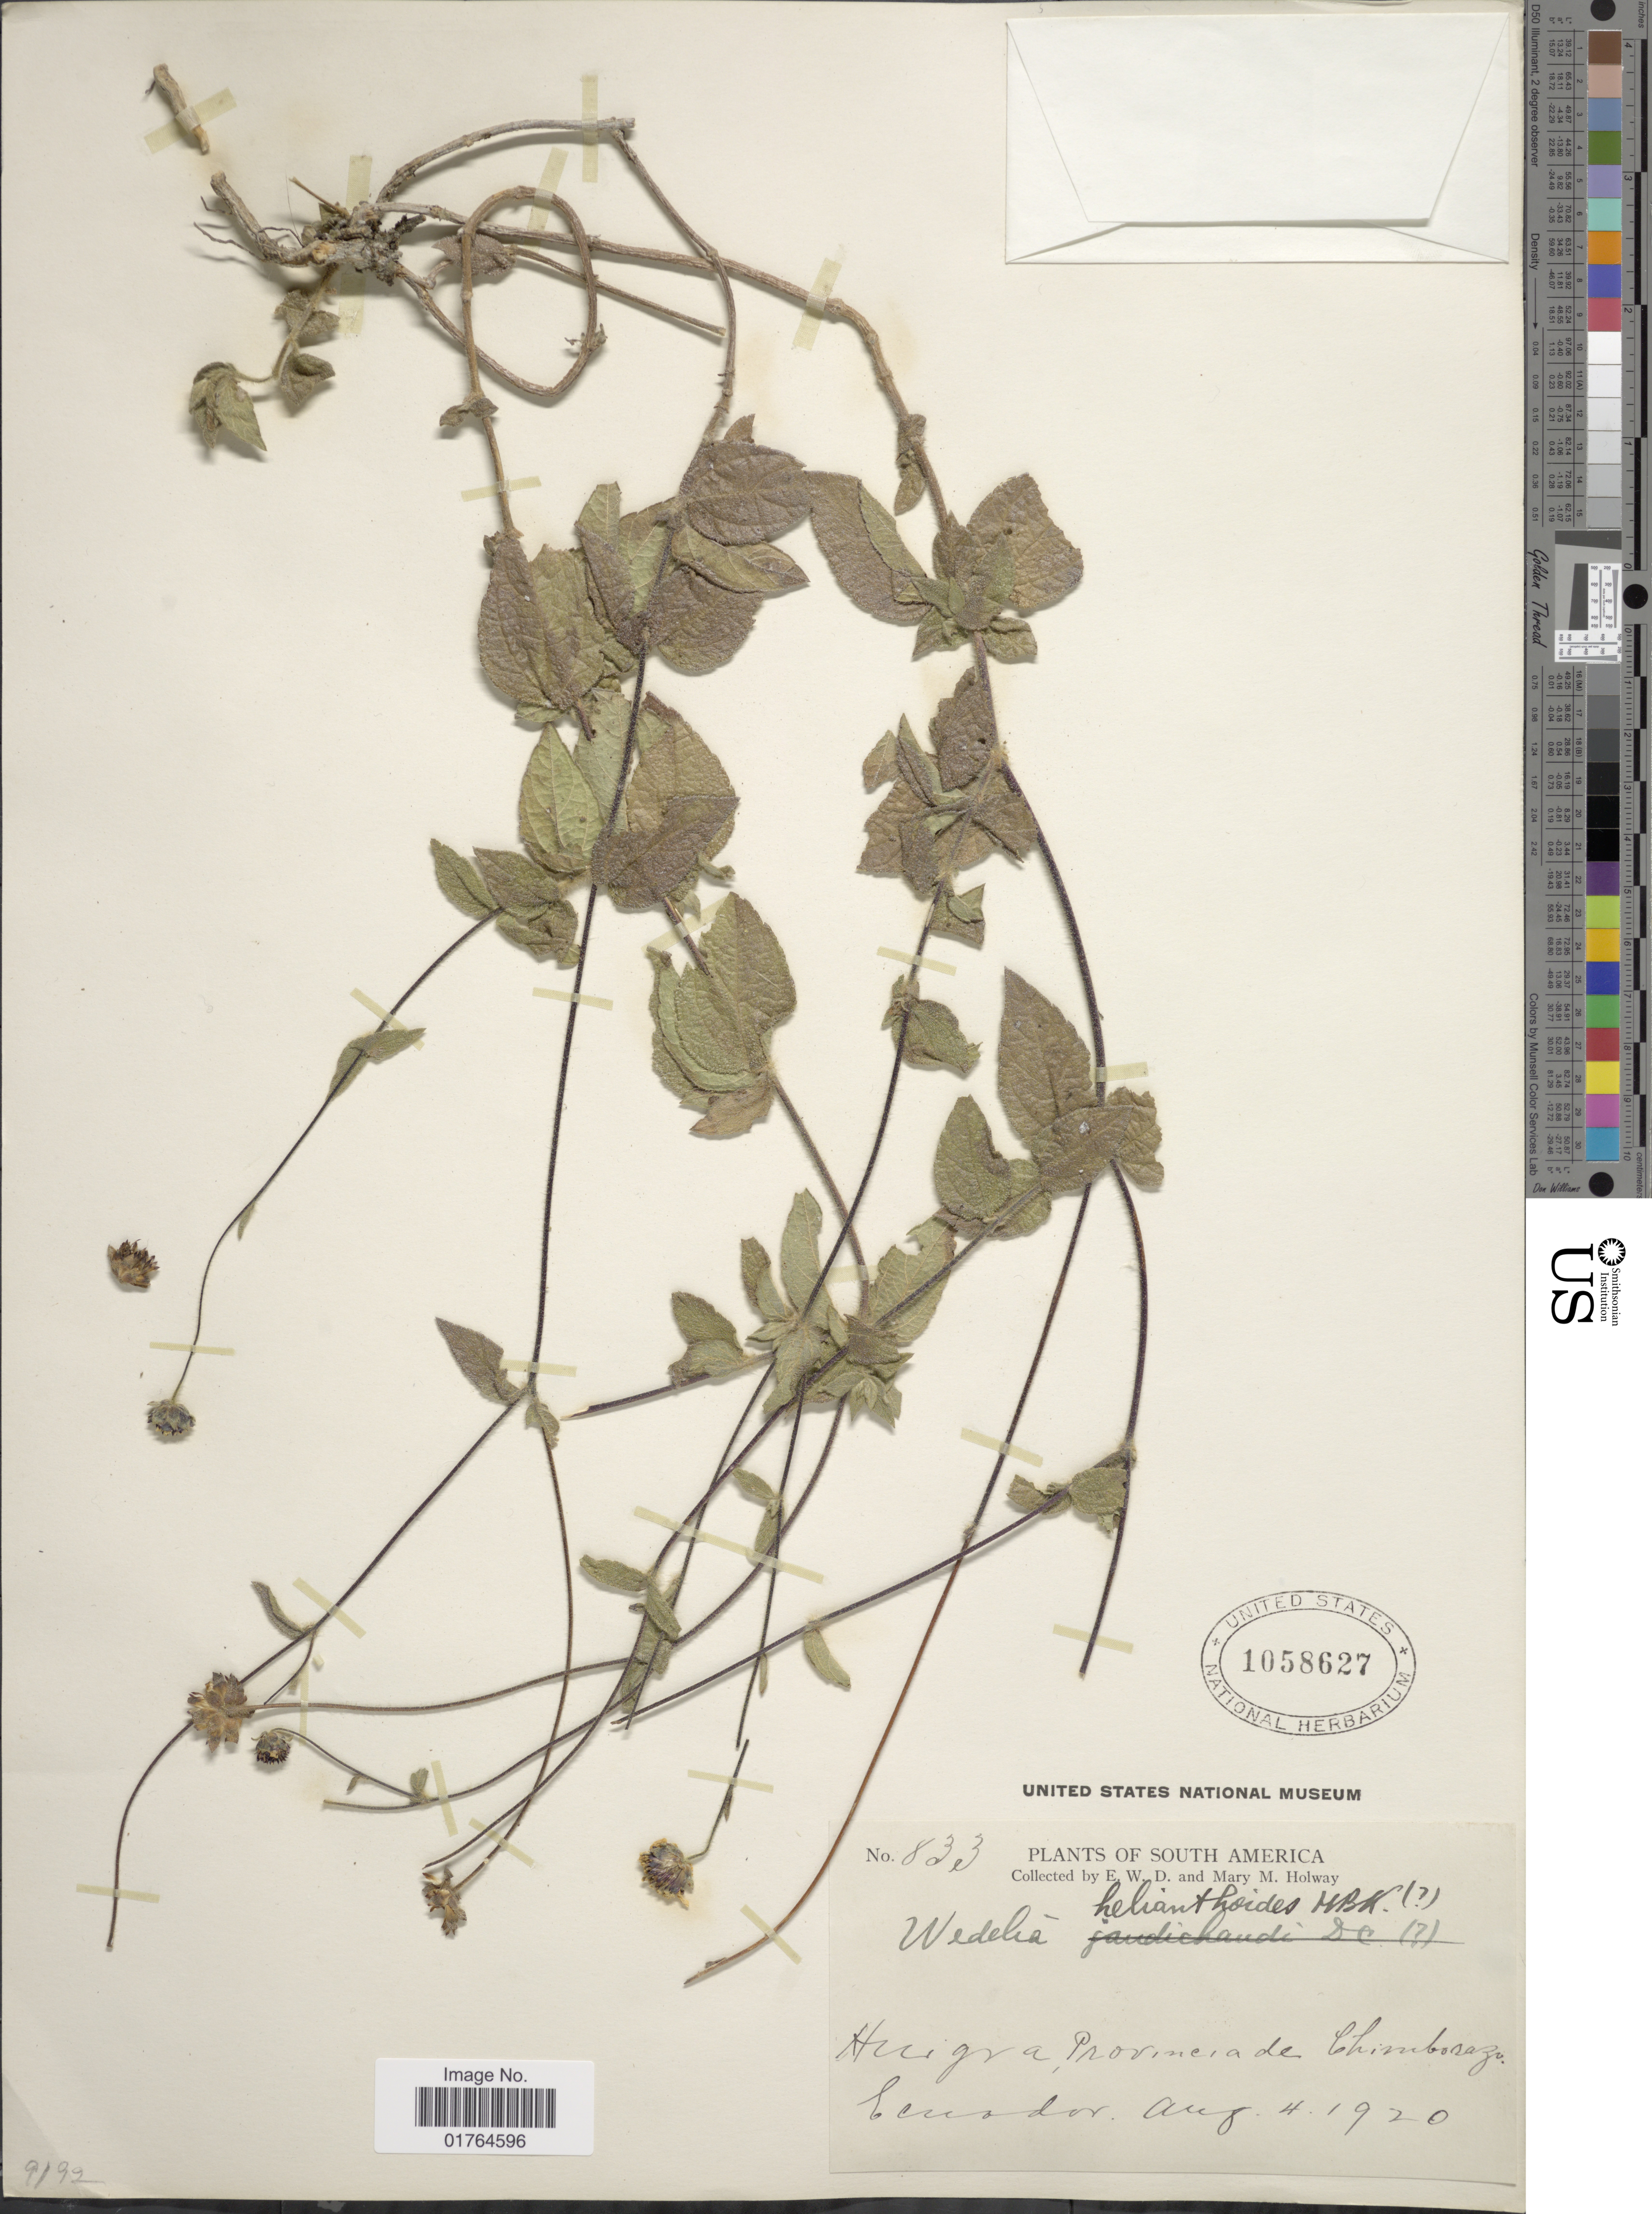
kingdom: Plantae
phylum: Tracheophyta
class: Magnoliopsida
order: Asterales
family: Asteraceae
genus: Wedelia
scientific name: Wedelia helianthoides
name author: Kunth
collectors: E. W. D. Holway & M. M. Holway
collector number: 833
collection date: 1920-08-04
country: Ecuador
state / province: Chimborazo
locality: South America, Huigra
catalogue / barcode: US 1058627